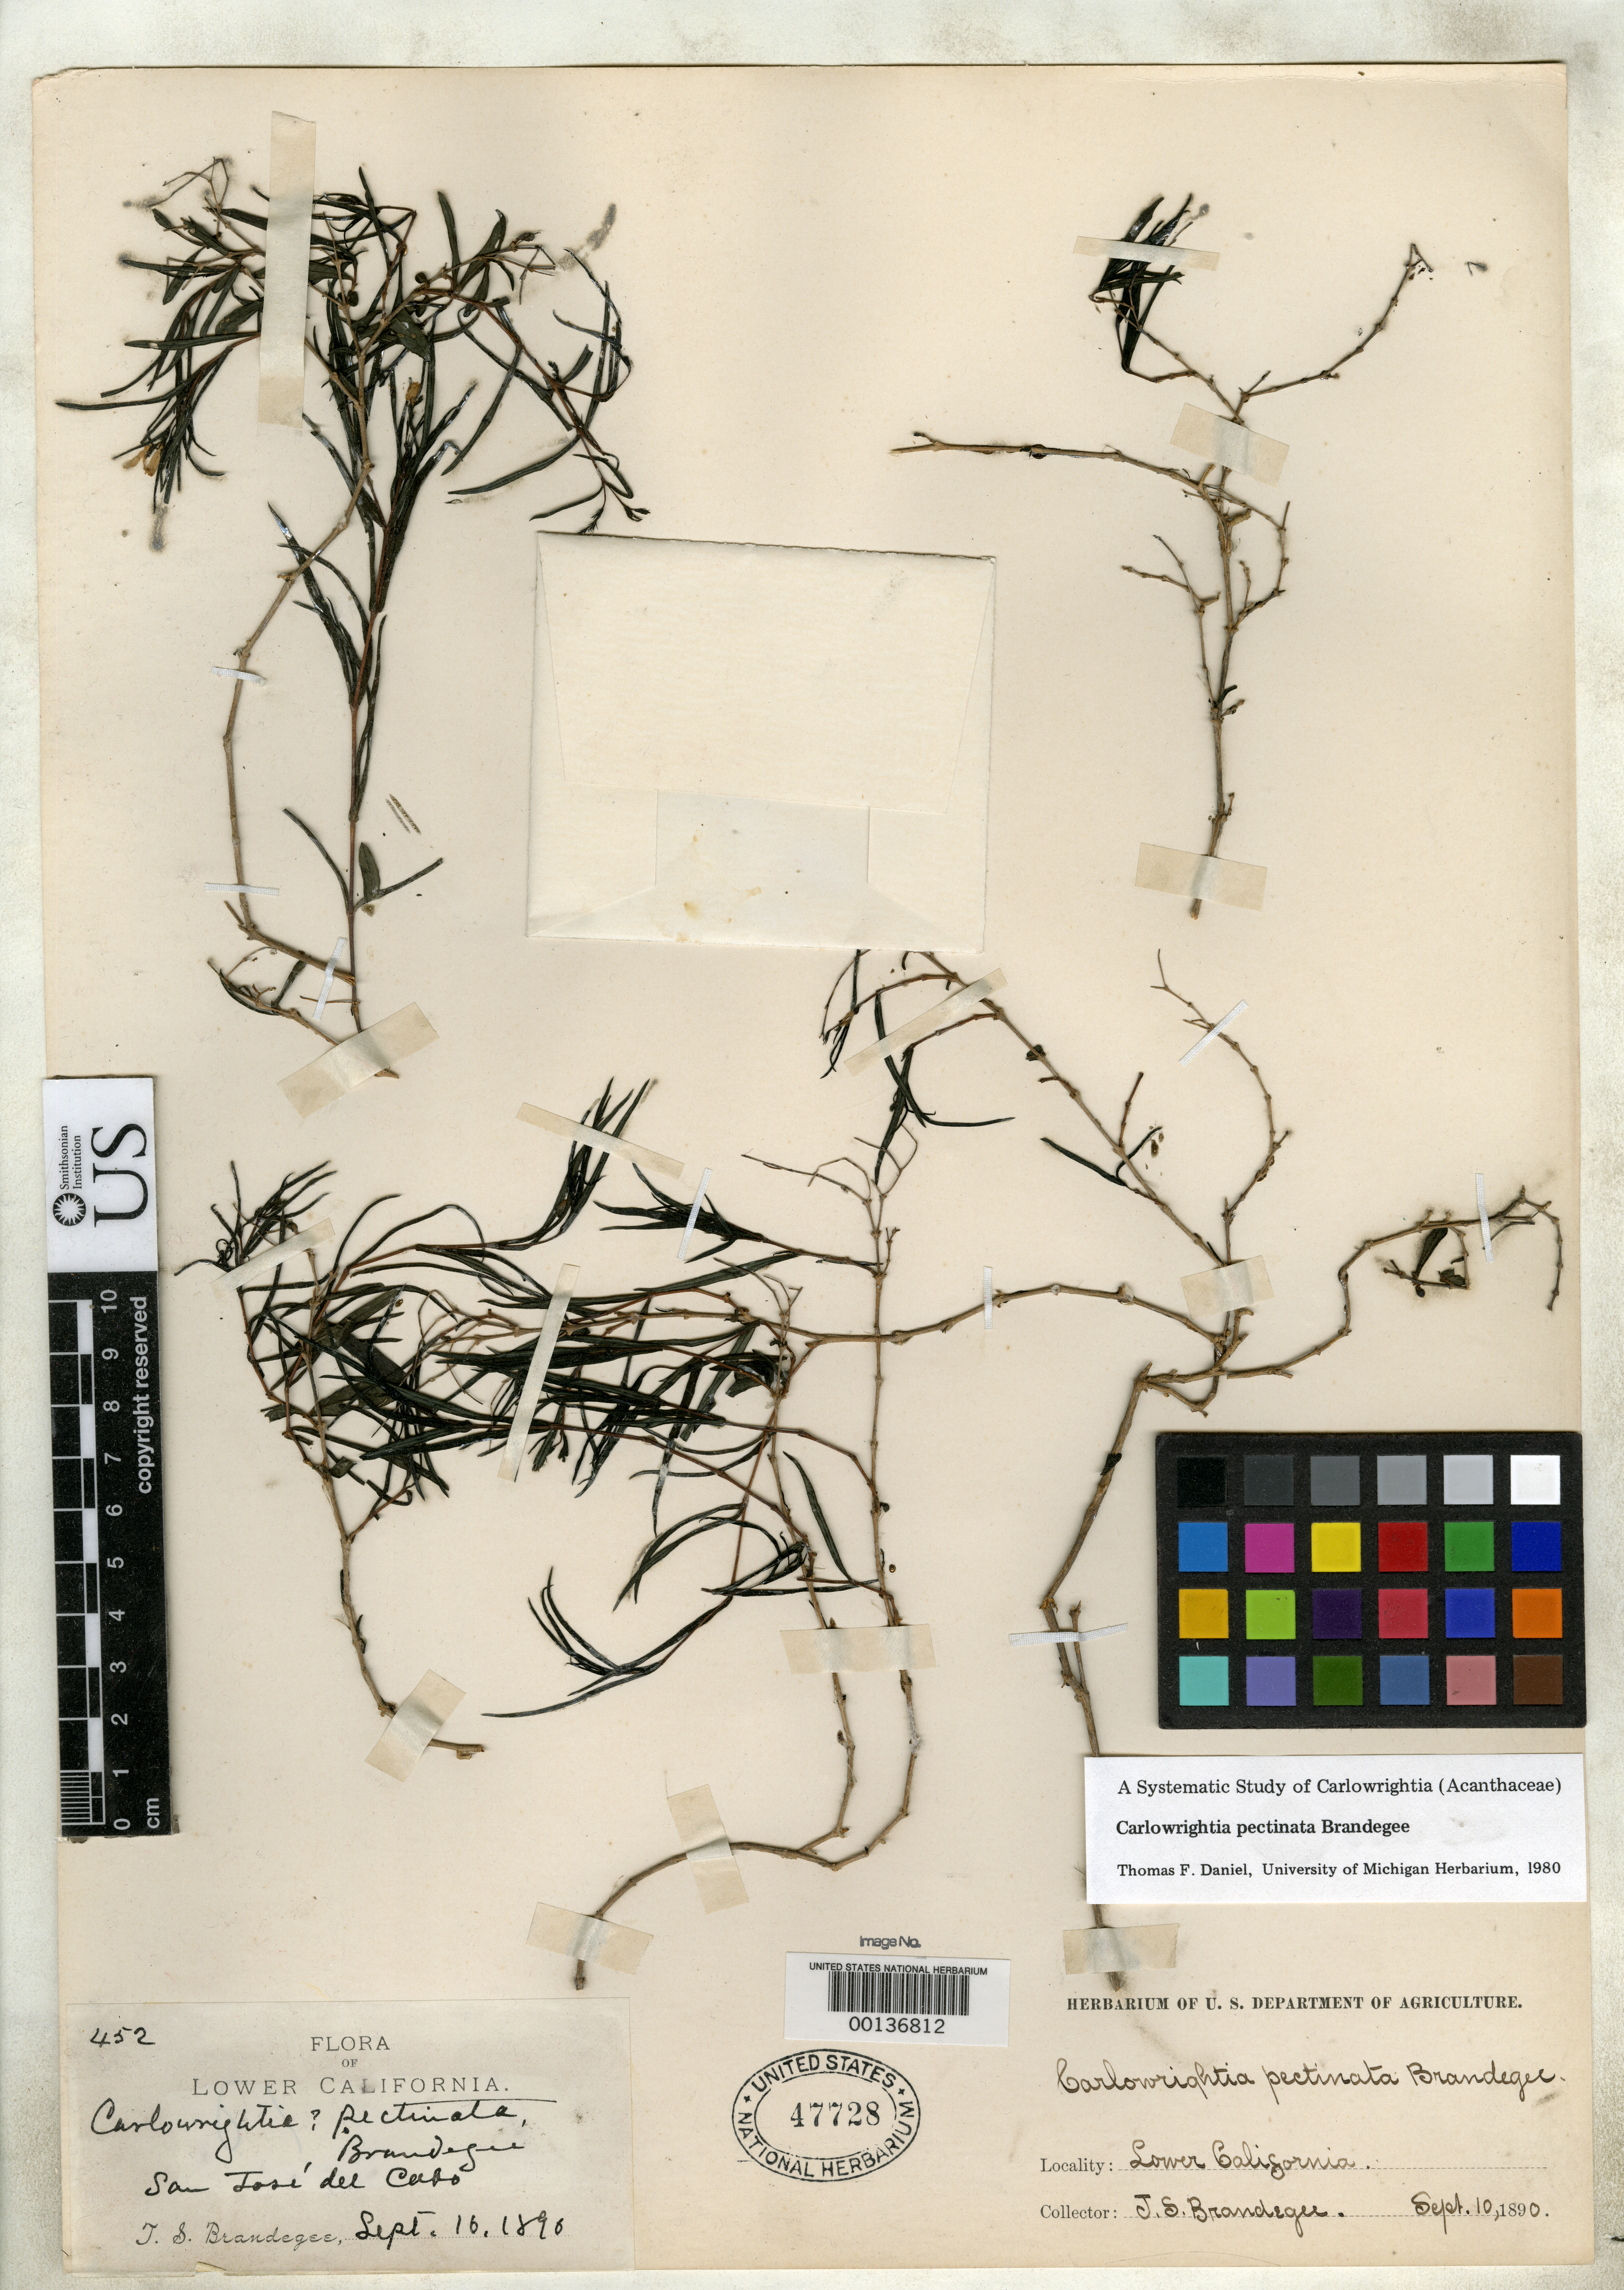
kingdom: Plantae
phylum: Tracheophyta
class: Magnoliopsida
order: Lamiales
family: Acanthaceae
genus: Carlowrightia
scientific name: Carlowrightia pectinata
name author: Brandegee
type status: Possible Isotype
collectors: T. S. Brandegee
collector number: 452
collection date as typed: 10 Sep 1890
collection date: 1890-09-10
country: Mexico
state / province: Baja California Sur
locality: San José del Cabo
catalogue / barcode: US 47728